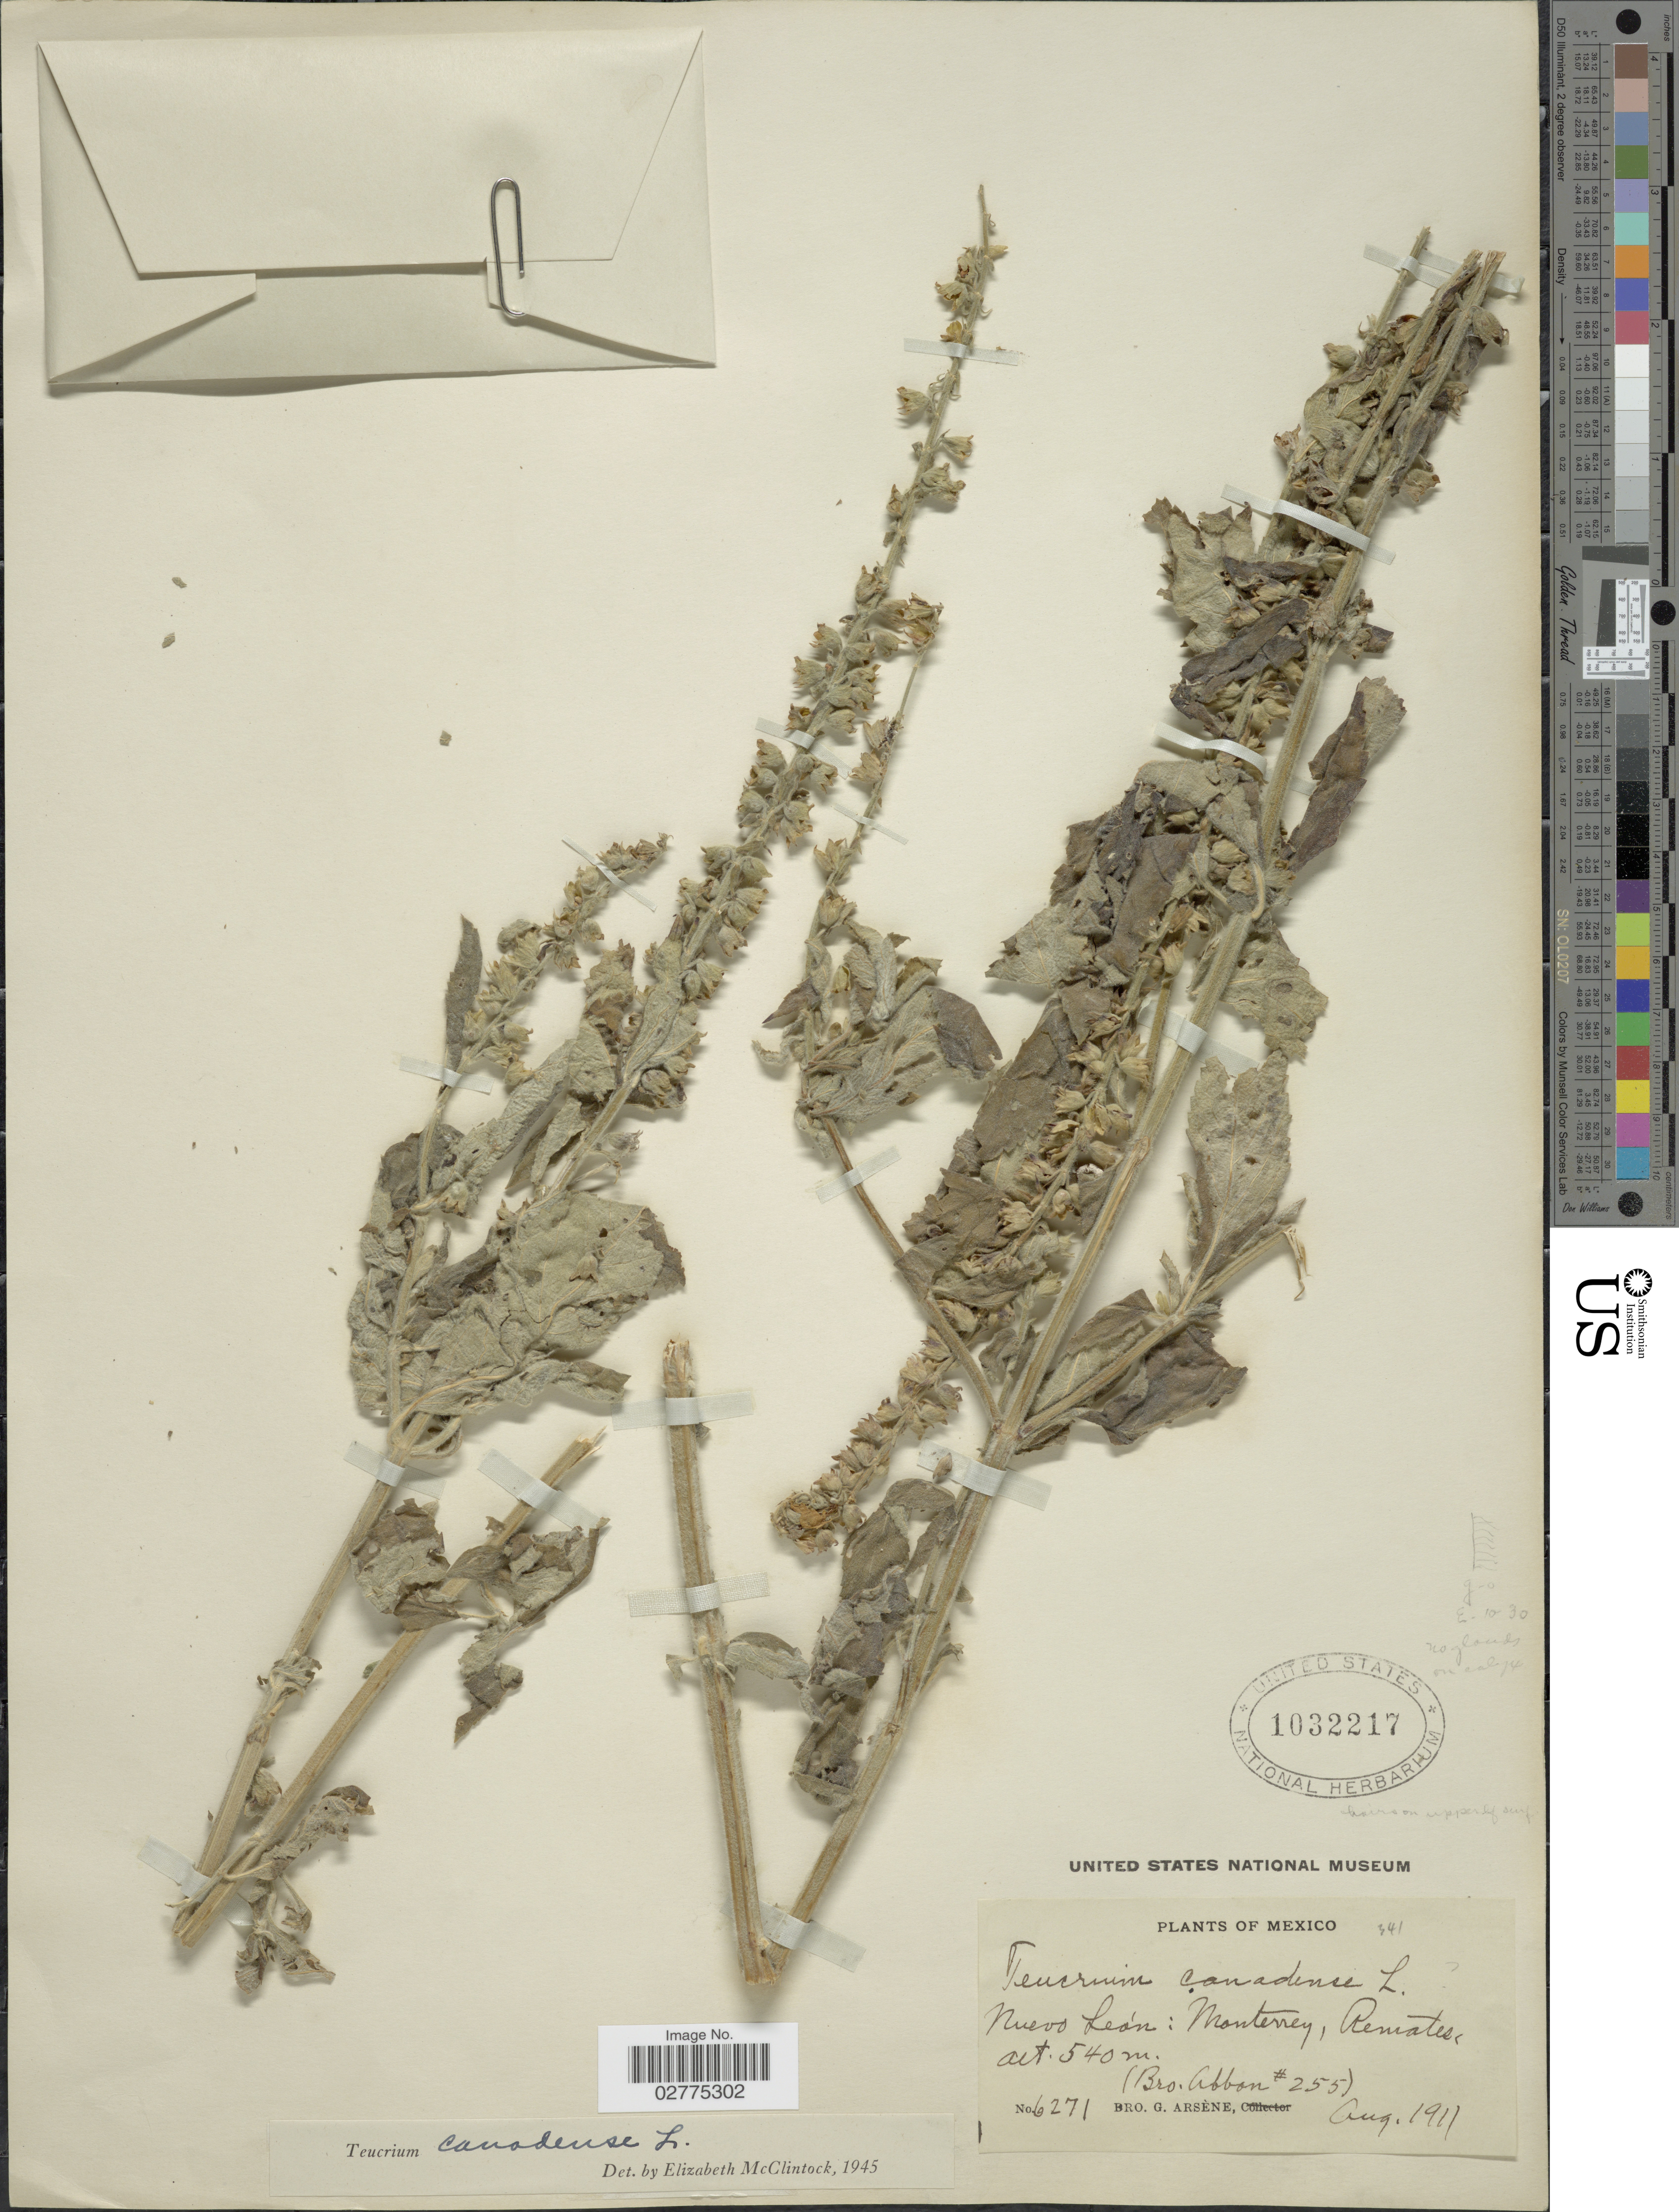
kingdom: Plantae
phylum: Tracheophyta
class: Magnoliopsida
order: Lamiales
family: Lamiaceae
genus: Teucrium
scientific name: Teucrium canadense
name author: L.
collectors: Bro. G. Arsène & Bro. Abbon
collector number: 6271/255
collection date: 1911-08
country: Mexico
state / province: Nuevo León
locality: Nuevo Leon: Monterrey, Remates.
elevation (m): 540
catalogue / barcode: US 1032217